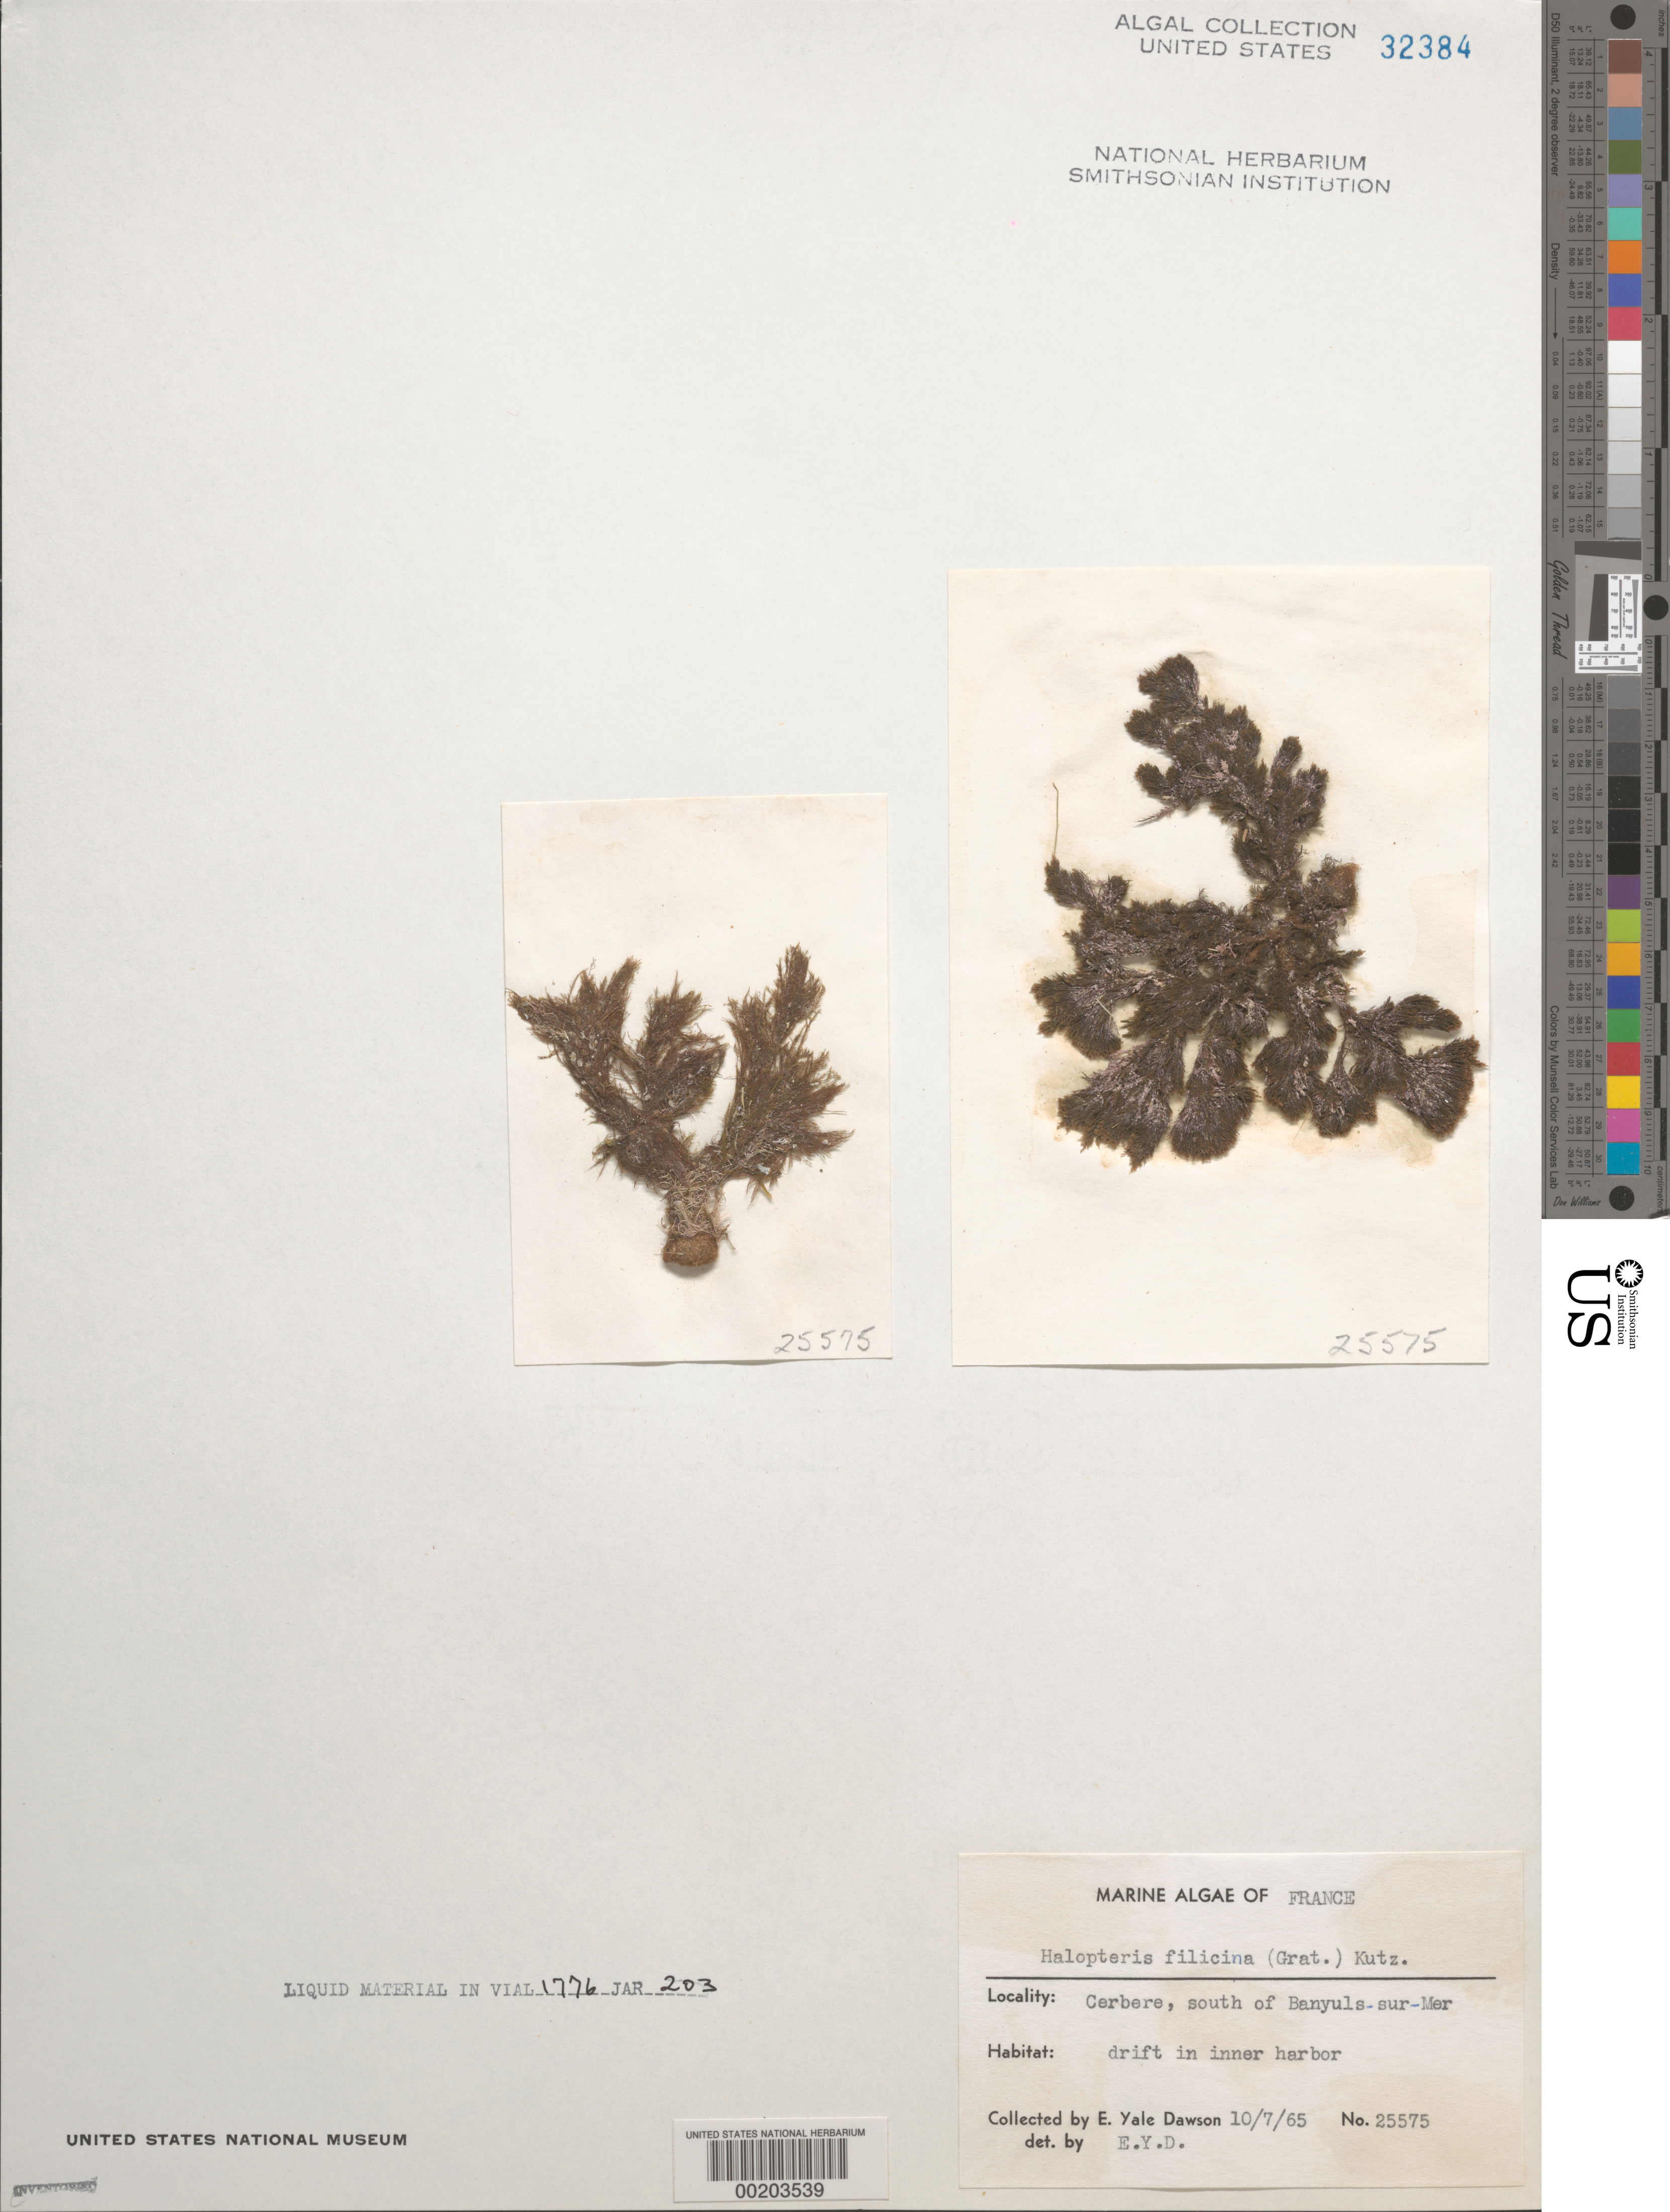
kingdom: Chromista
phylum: Ochrophyta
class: Phaeophyceae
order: Sphacelariales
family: Stypocaulaceae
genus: Halopteris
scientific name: Halopteris filicina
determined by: Dawson, E. Y.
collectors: E. Y. Dawson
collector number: EYD 25575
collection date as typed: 07 Oct 1965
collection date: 1965-10-07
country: France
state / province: Occitanie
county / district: Pyrénées-Orientales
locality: Cerbere, south of Banyuls-sur-Mer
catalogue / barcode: US 32384